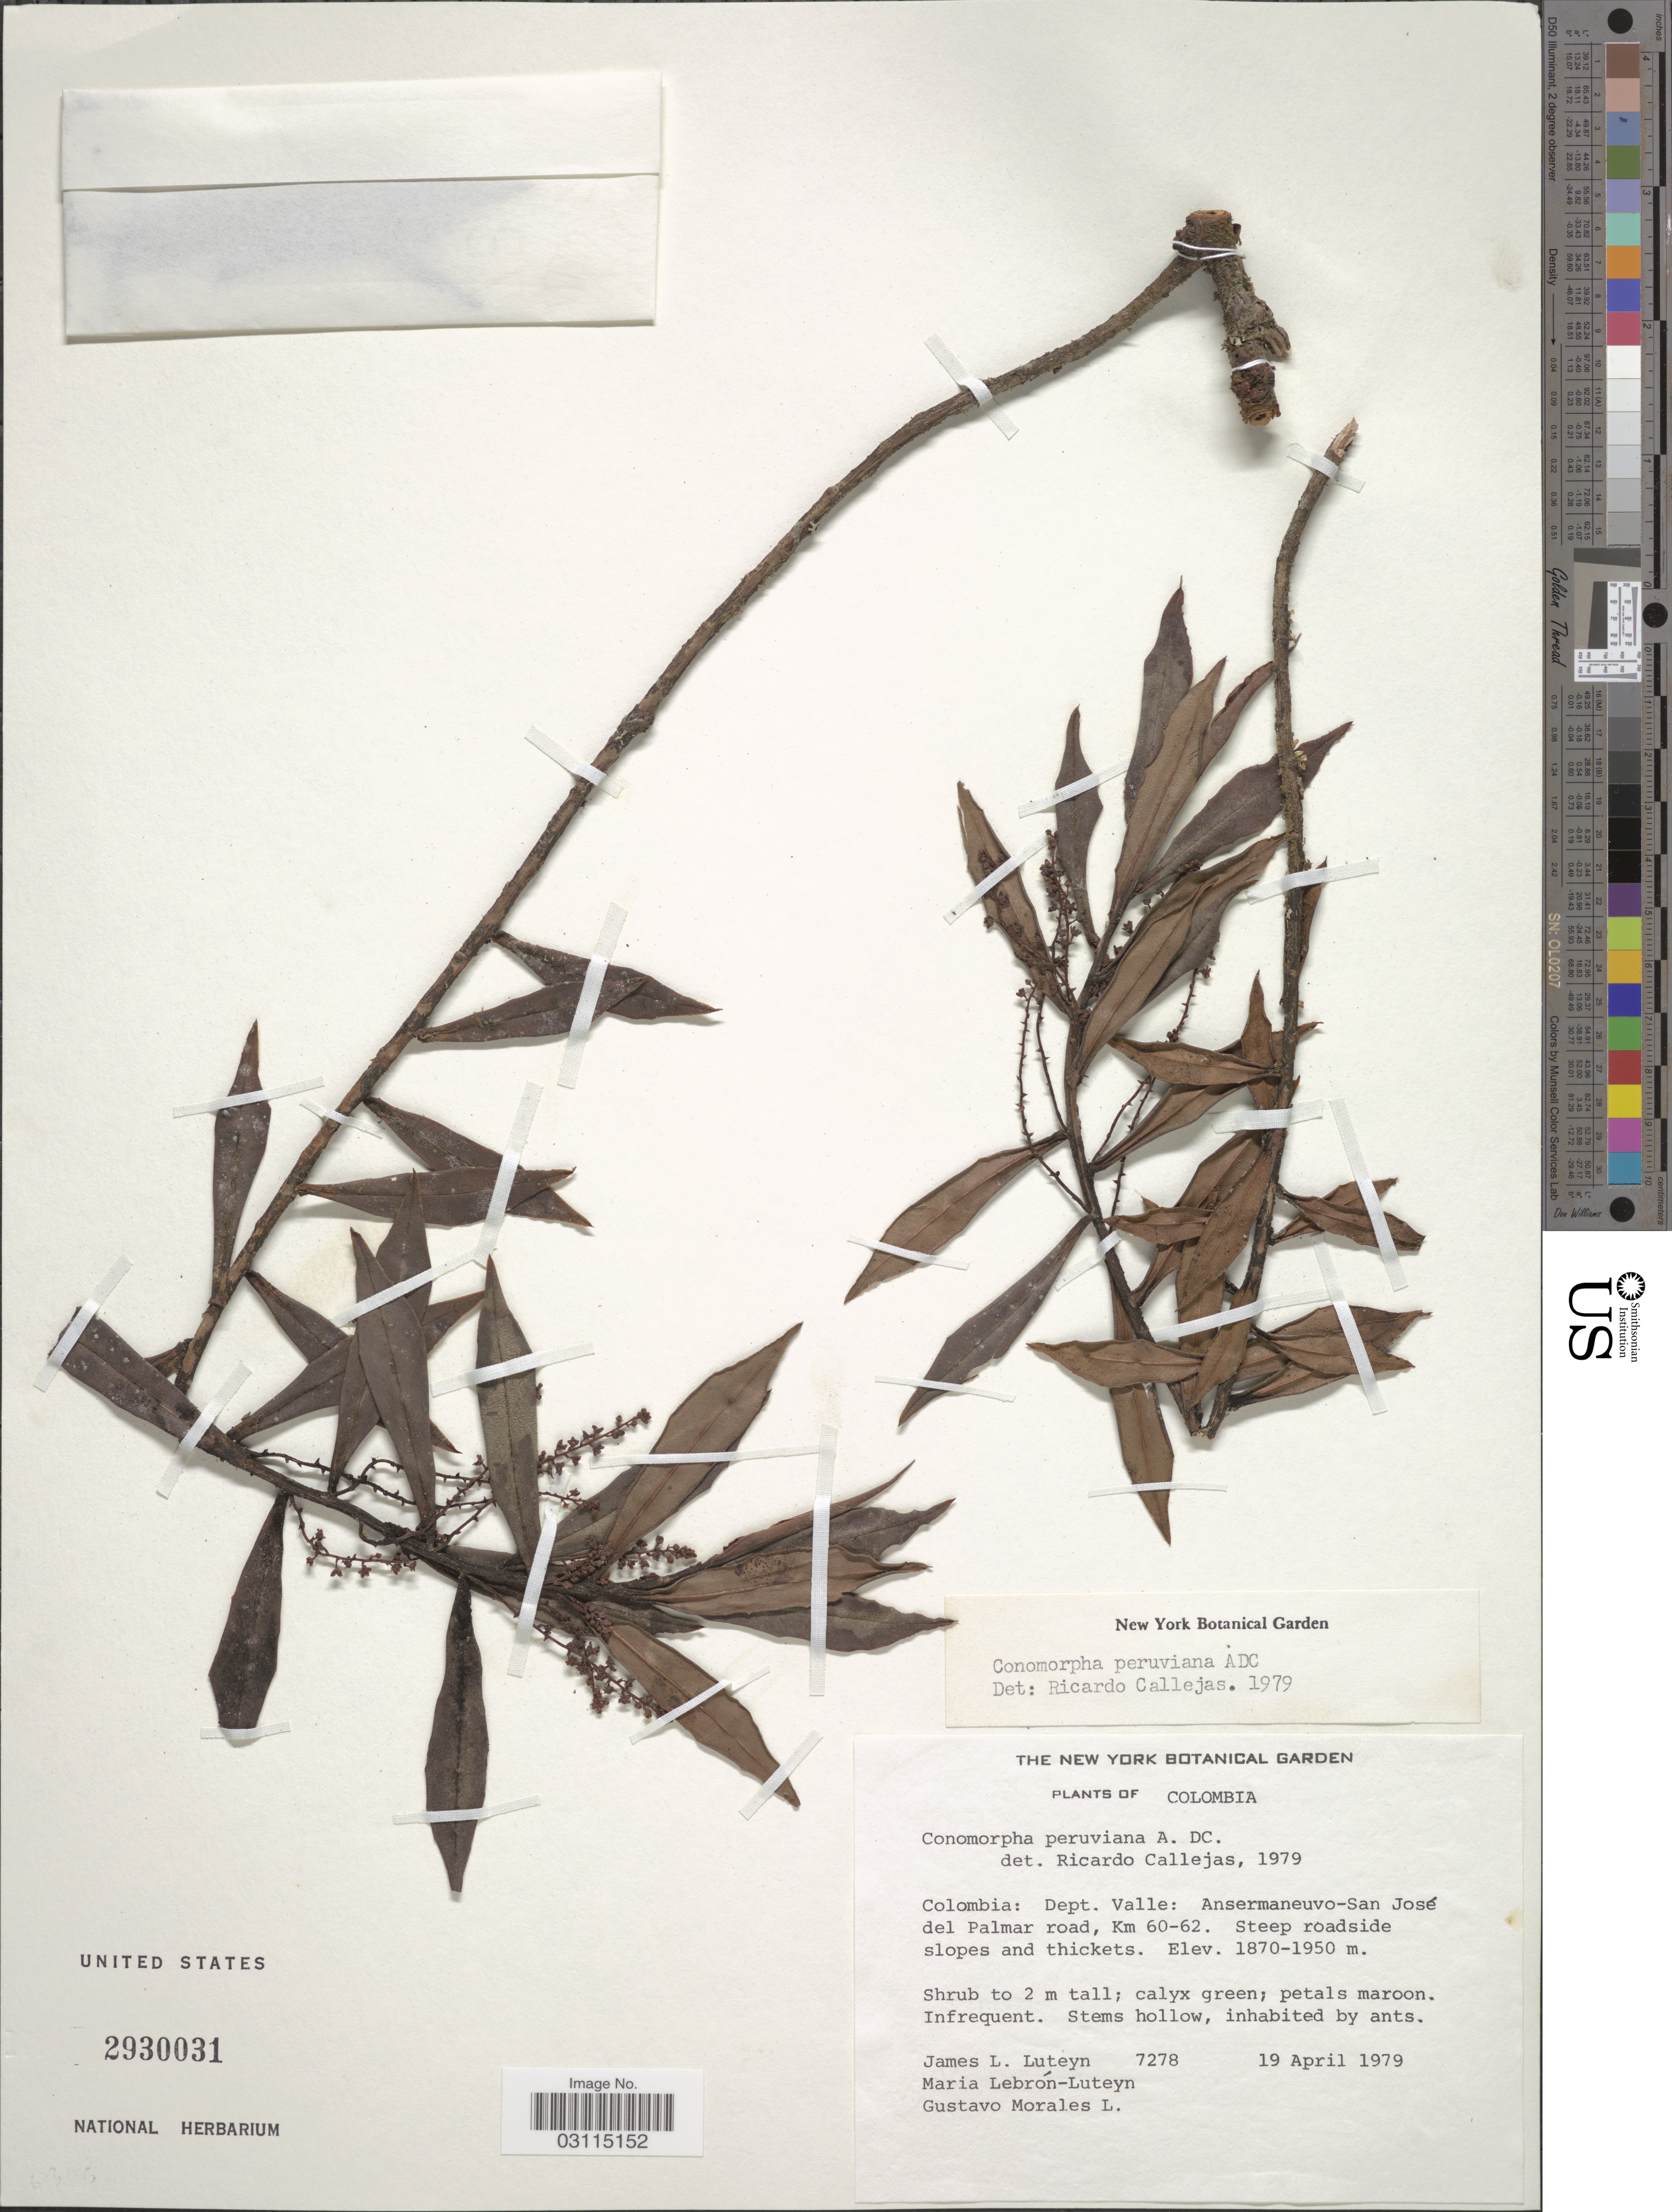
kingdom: Plantae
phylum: Tracheophyta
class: Magnoliopsida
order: Ericales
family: Primulaceae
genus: Cybianthus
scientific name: Cybianthus peruvianus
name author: (A. DC.) Miq.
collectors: J. Luteyn, M. L. Lebrón-Luteyn & G. Morales L.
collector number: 7278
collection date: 1979-04-19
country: Colombia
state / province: Valle del Cauca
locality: Dept. Valle: Ansermanuevo-San José del Palmar road, Km 60-62.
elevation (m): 1870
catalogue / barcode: US 2930031